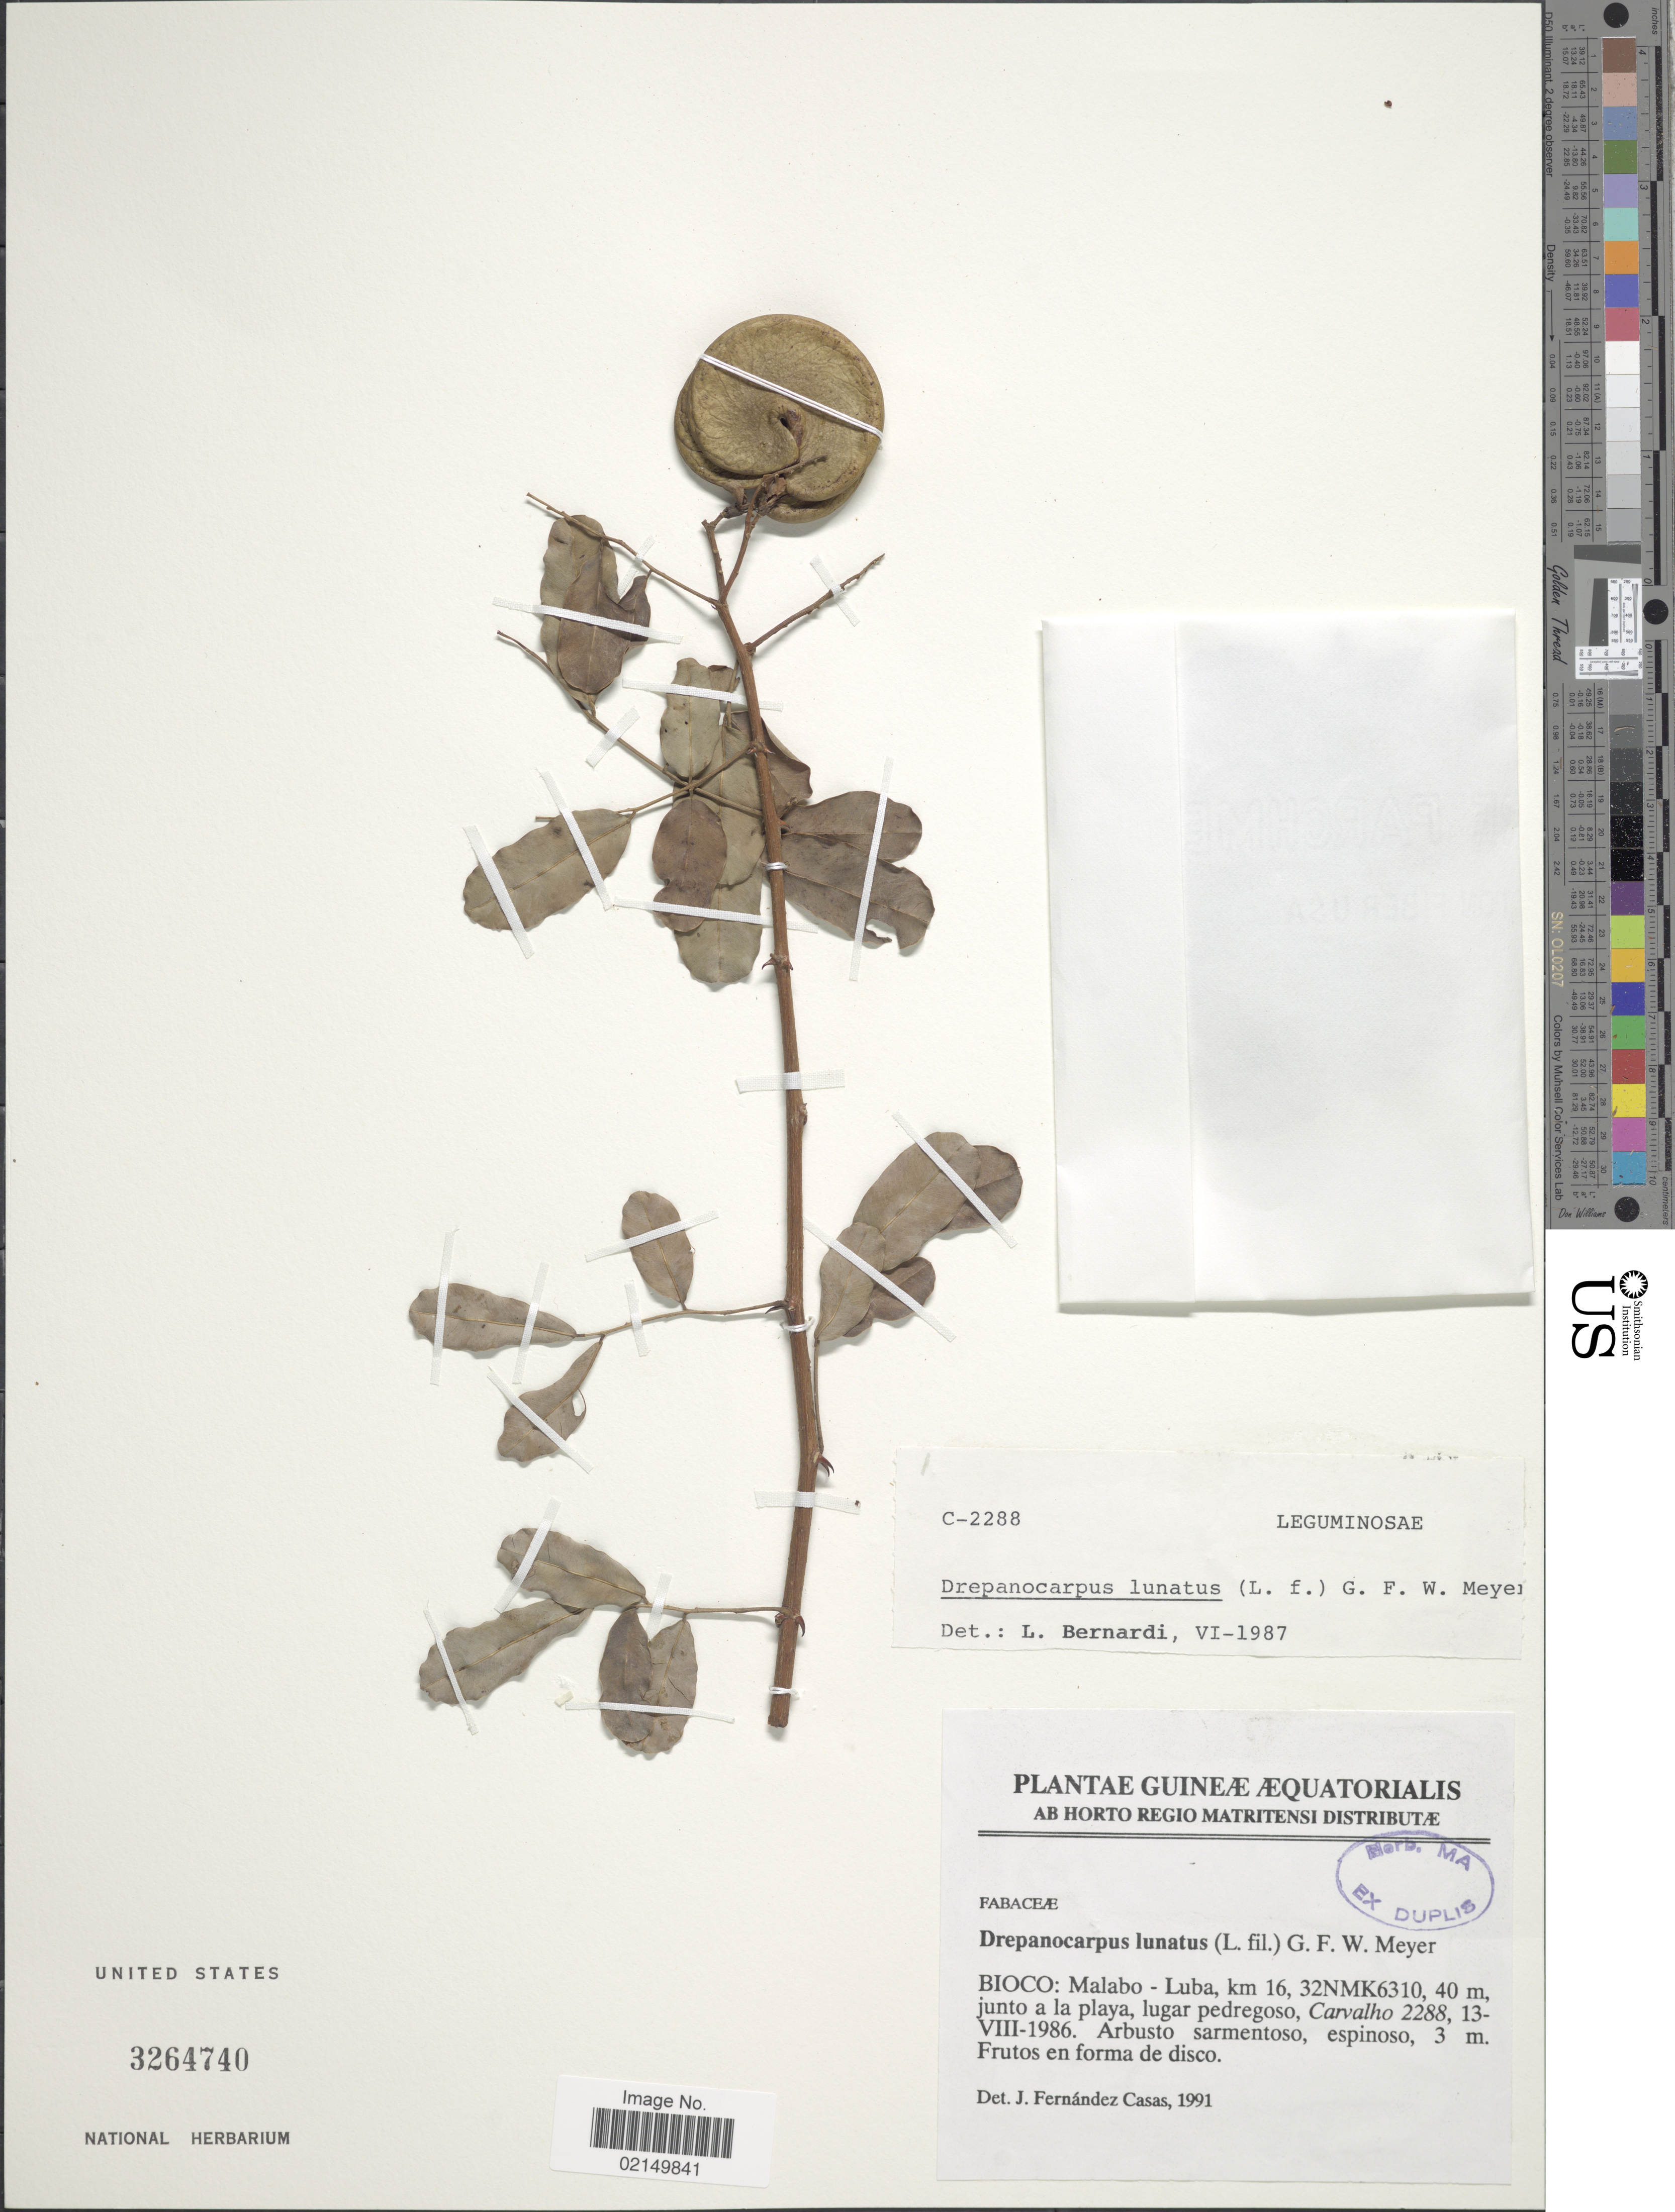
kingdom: Plantae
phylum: Tracheophyta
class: Magnoliopsida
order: Fabales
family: Fabaceae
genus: Machaerium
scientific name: Machaerium lunatum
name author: (L. f.) Ducke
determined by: Strong, Mark T., (BOT), Smithsonian Institution - National Museum of Natural History (UNITED STATES)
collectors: Carvalho, --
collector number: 2288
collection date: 1986-08-13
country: Equatorial Guinea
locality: Guineae Aequatorialis. Bioco: Malabo - Luba, km 16, 32NMK6310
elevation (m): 40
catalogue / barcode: US 3264740